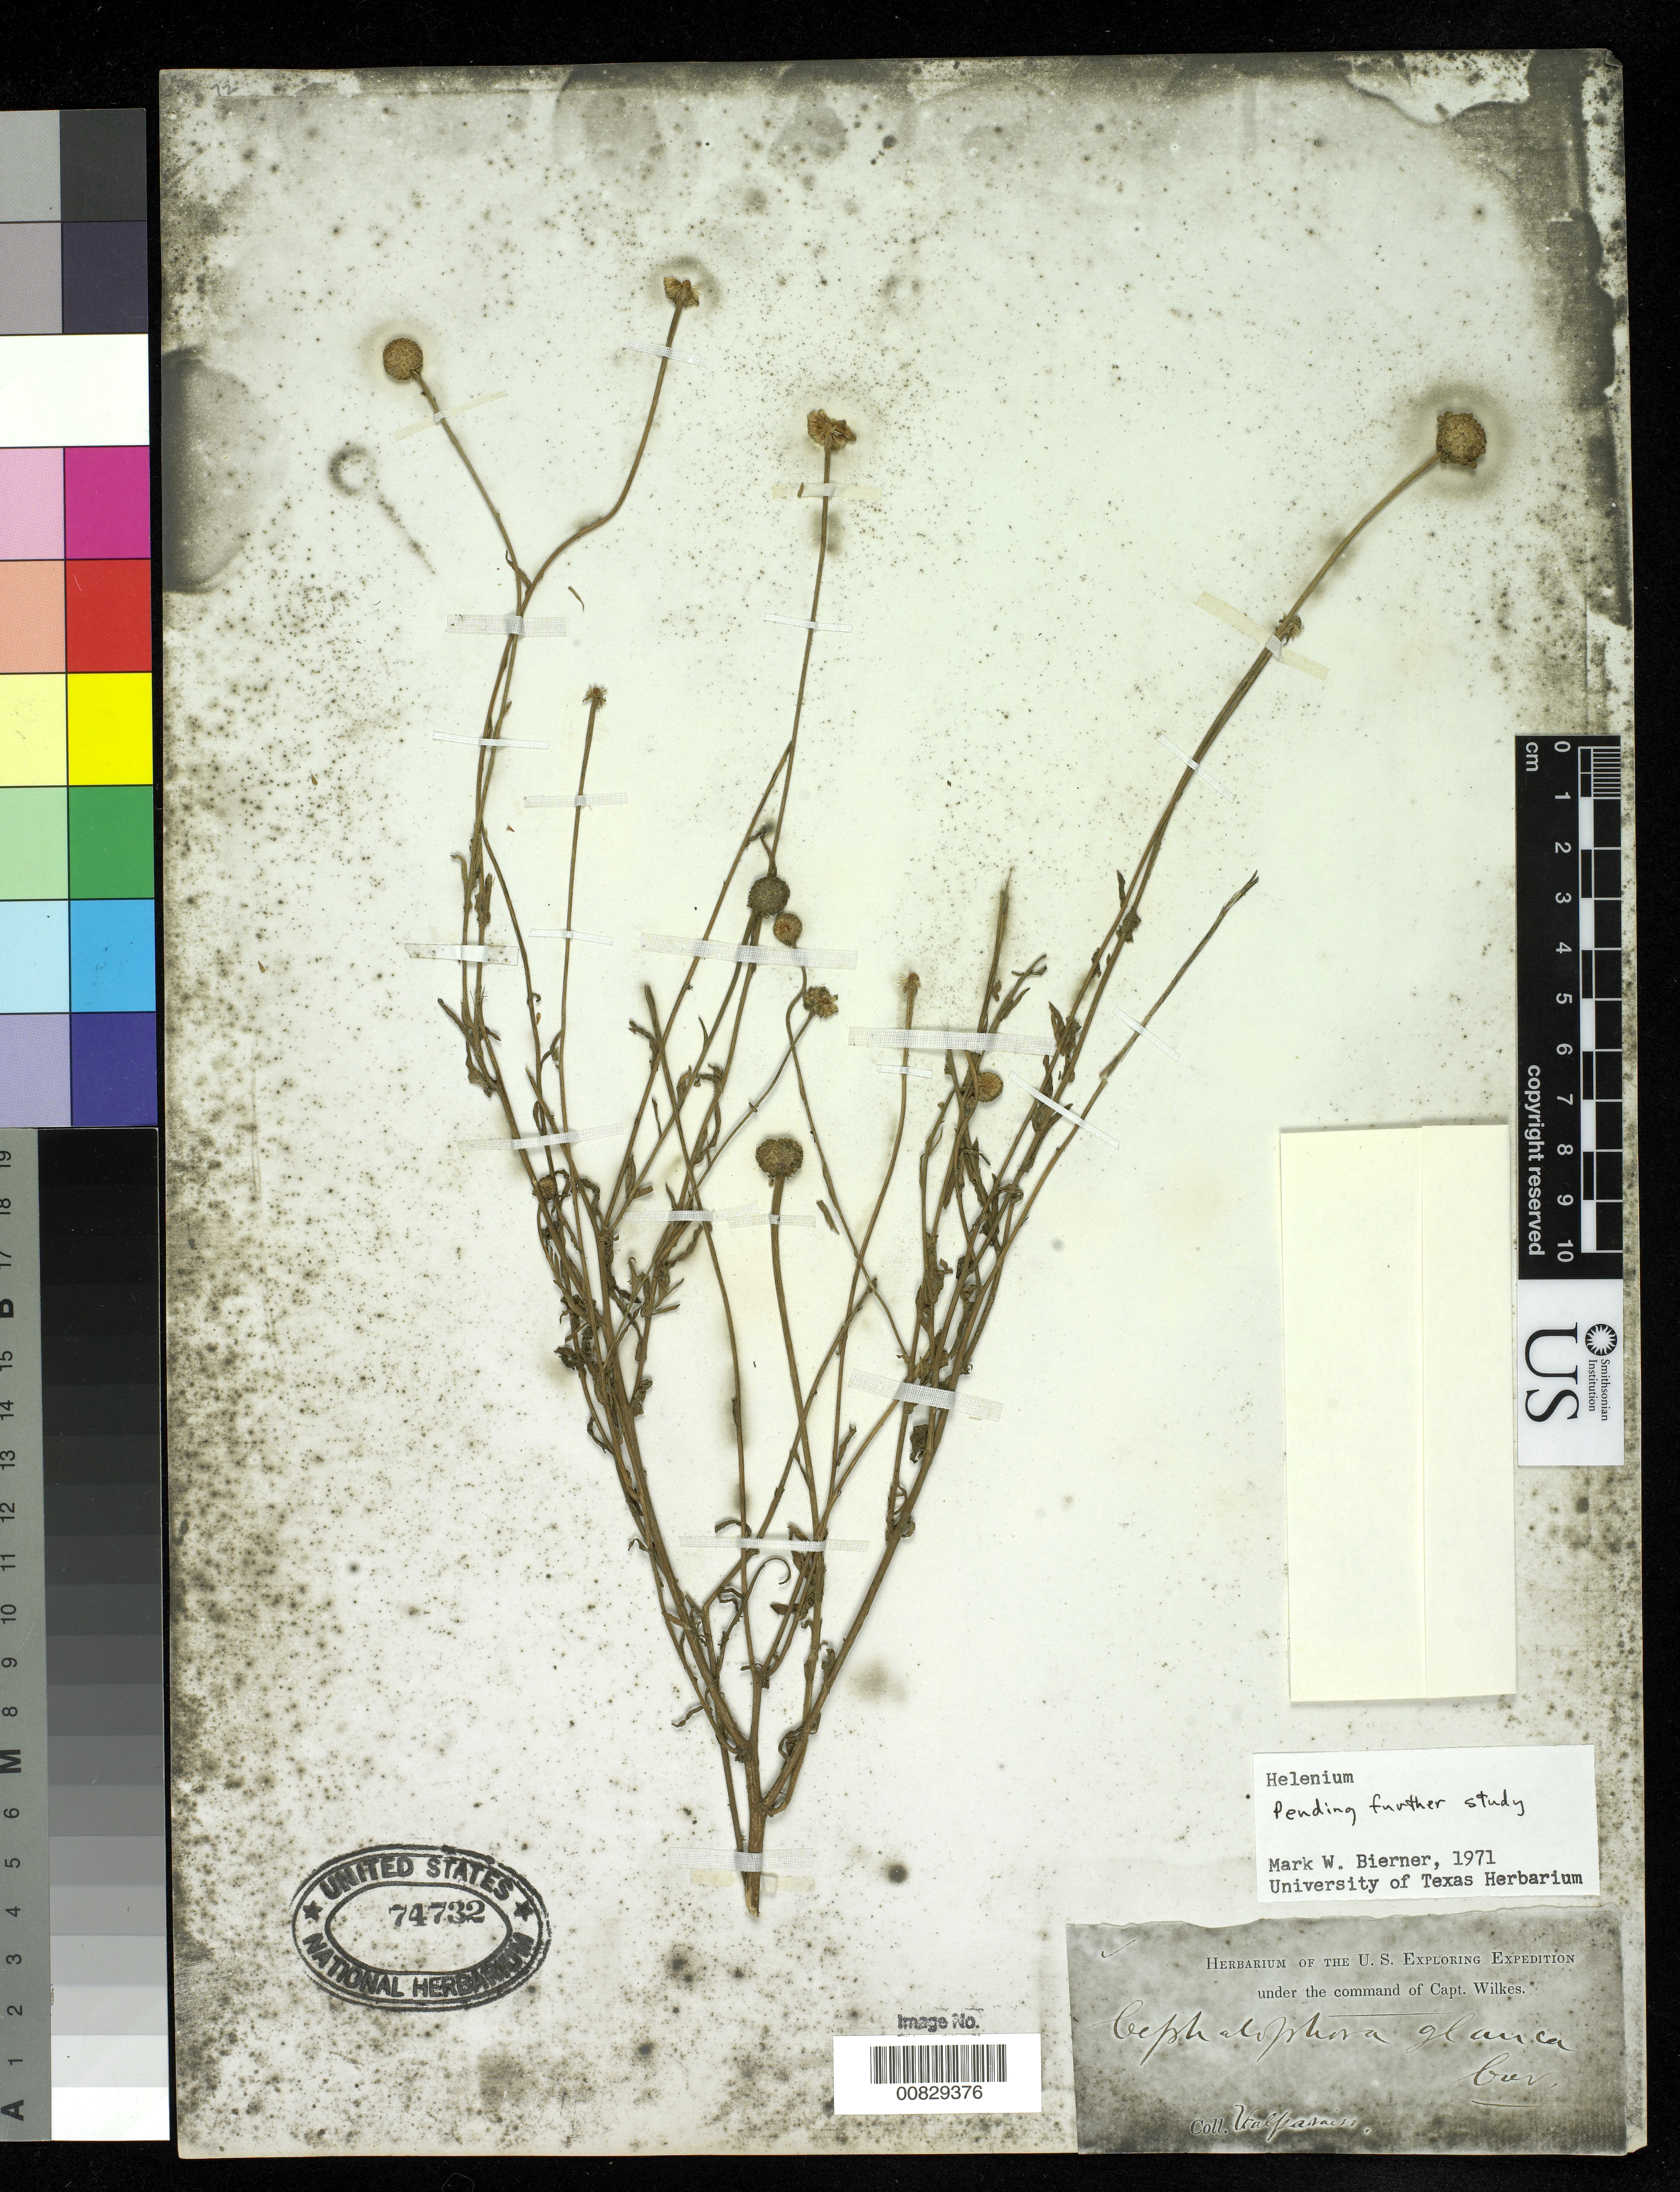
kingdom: Plantae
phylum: Tracheophyta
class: Magnoliopsida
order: Asterales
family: Asteraceae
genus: Helenium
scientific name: Helenium sp.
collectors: Wilkes Explor. Exped.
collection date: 1838/1842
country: Chile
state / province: Valparaíso (V)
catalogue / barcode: US 74732